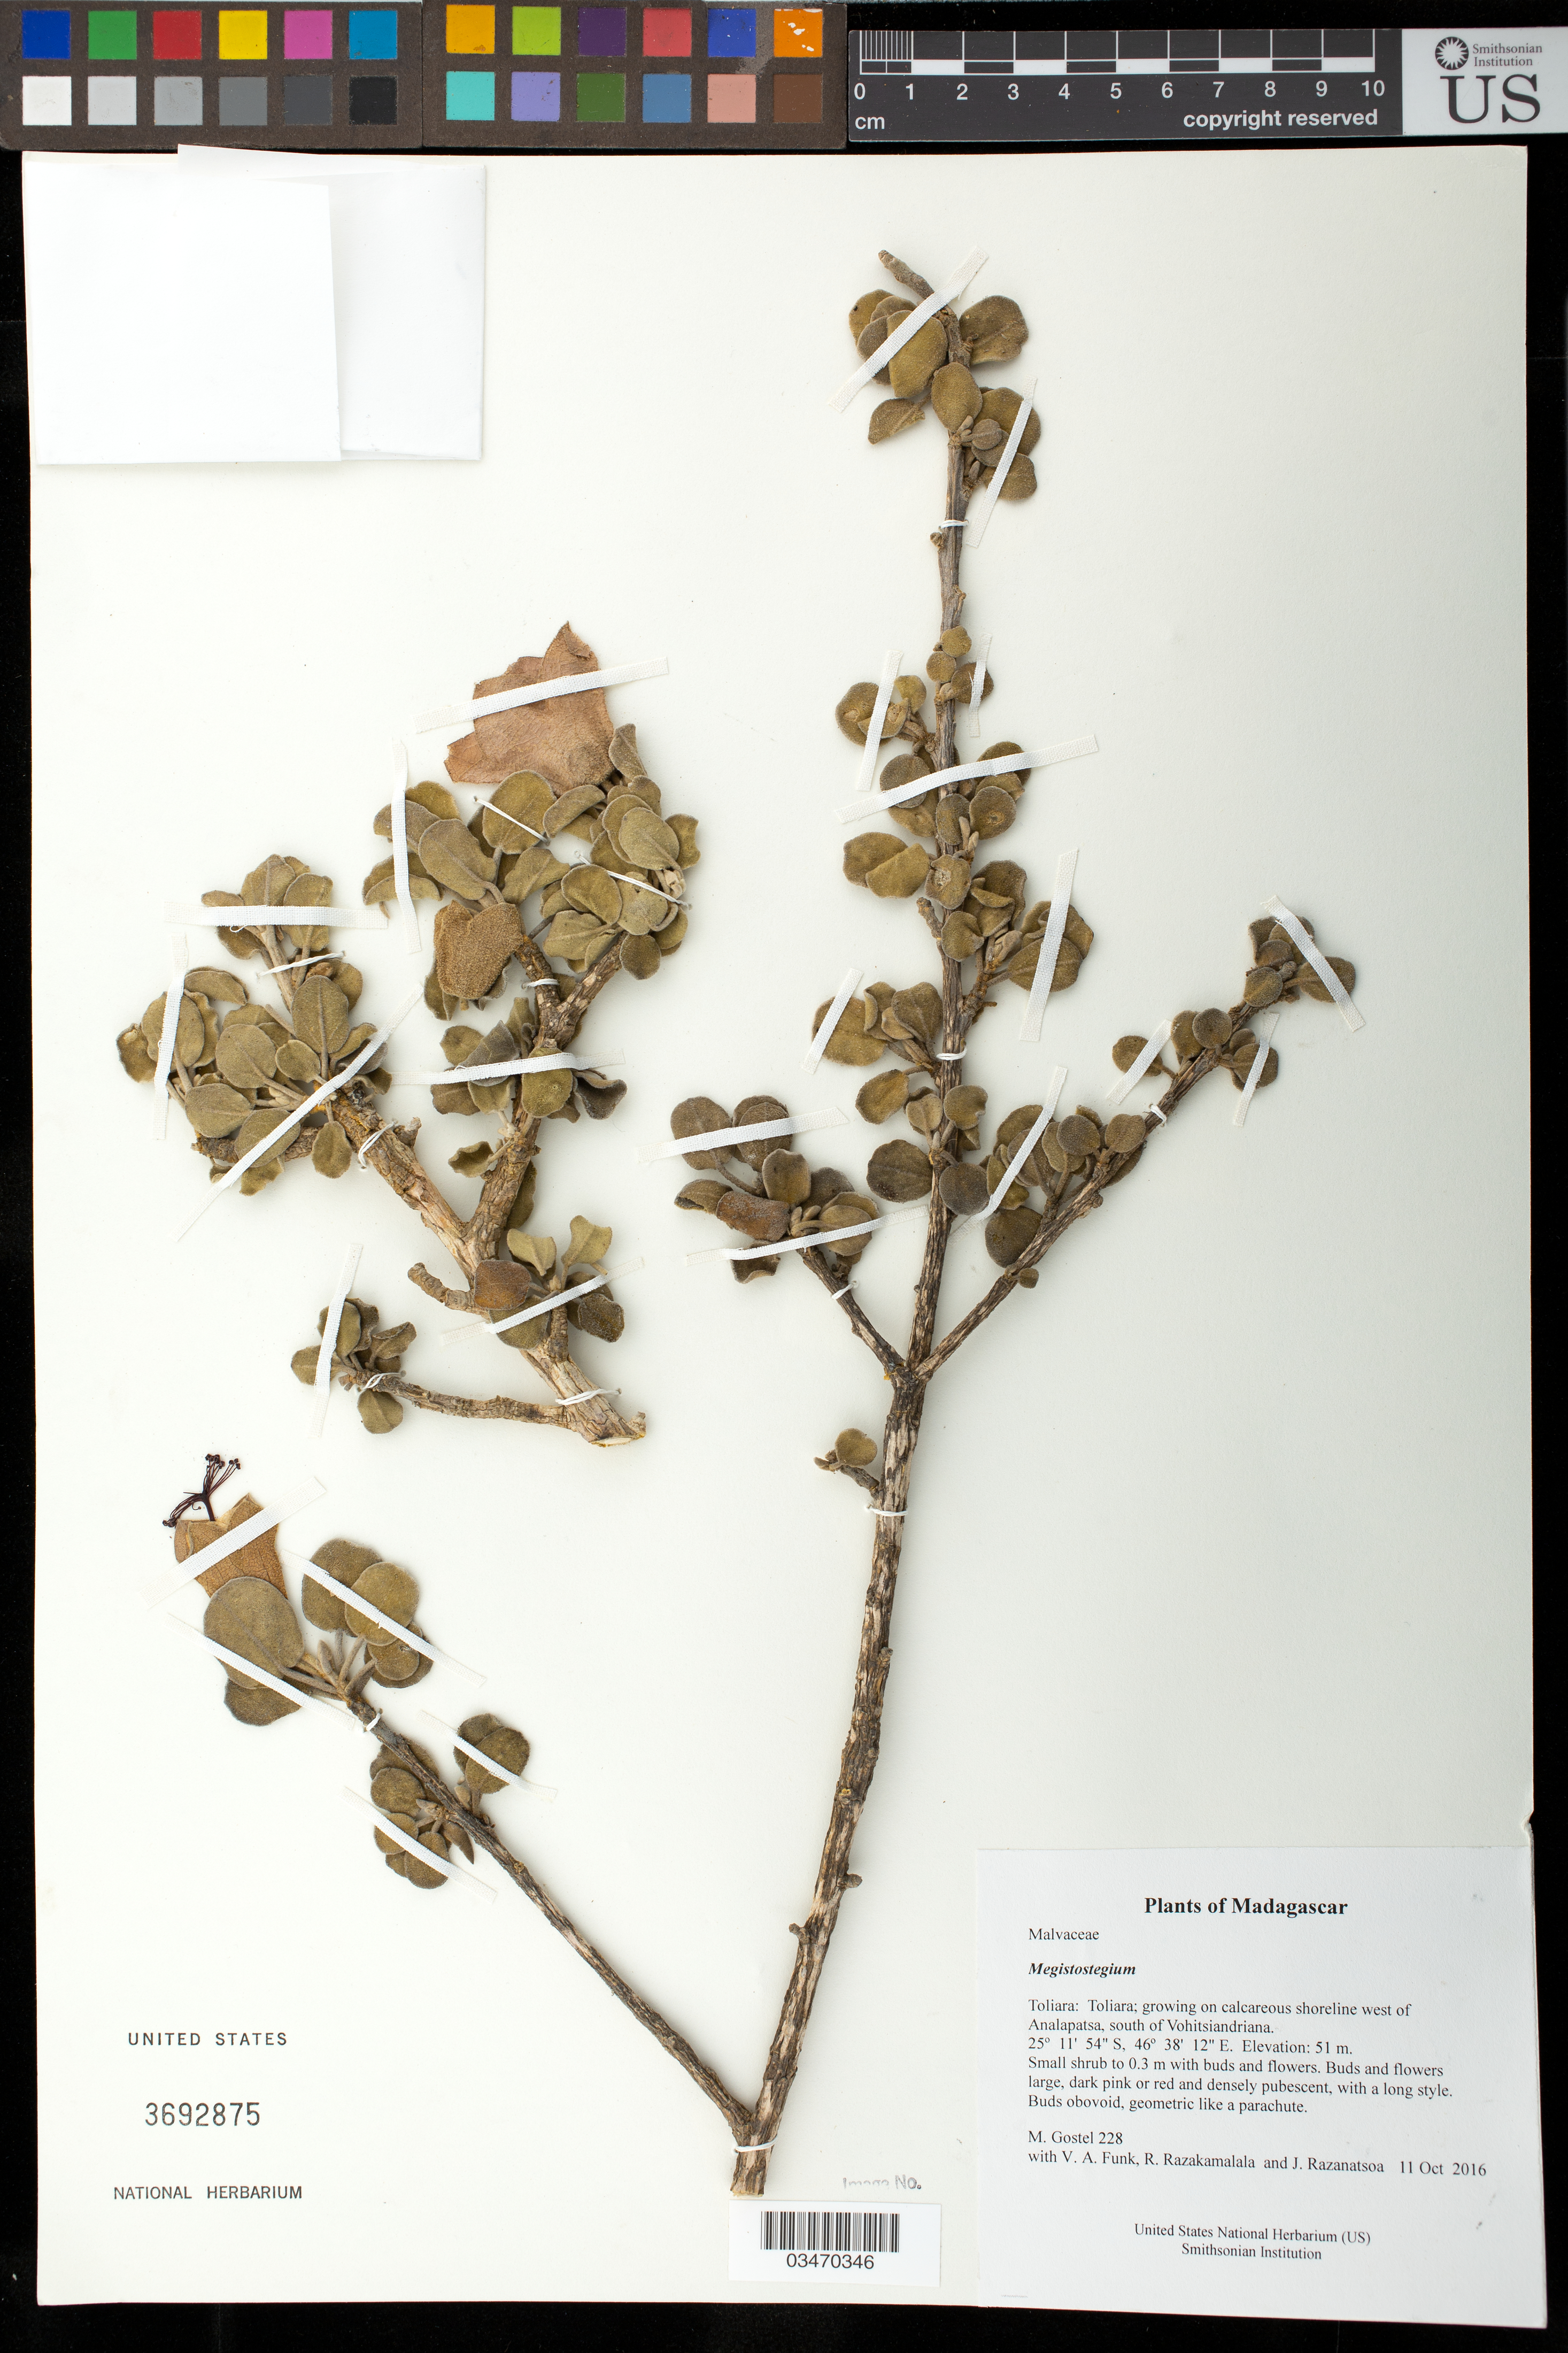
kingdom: Plantae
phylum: Tracheophyta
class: Magnoliopsida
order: Malvales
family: Malvaceae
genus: Megistostegium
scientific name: Megistostegium sp.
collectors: V. Funk, R. Razakamalala & J. Razanatsoa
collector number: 228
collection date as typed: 11 Oct 2016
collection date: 2016-10-11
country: Madagascar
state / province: Anosy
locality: Toliara; growing on calcareous shoreline west of Analapatsa, south of Vohitsiandriana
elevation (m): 51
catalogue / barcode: US 3692875